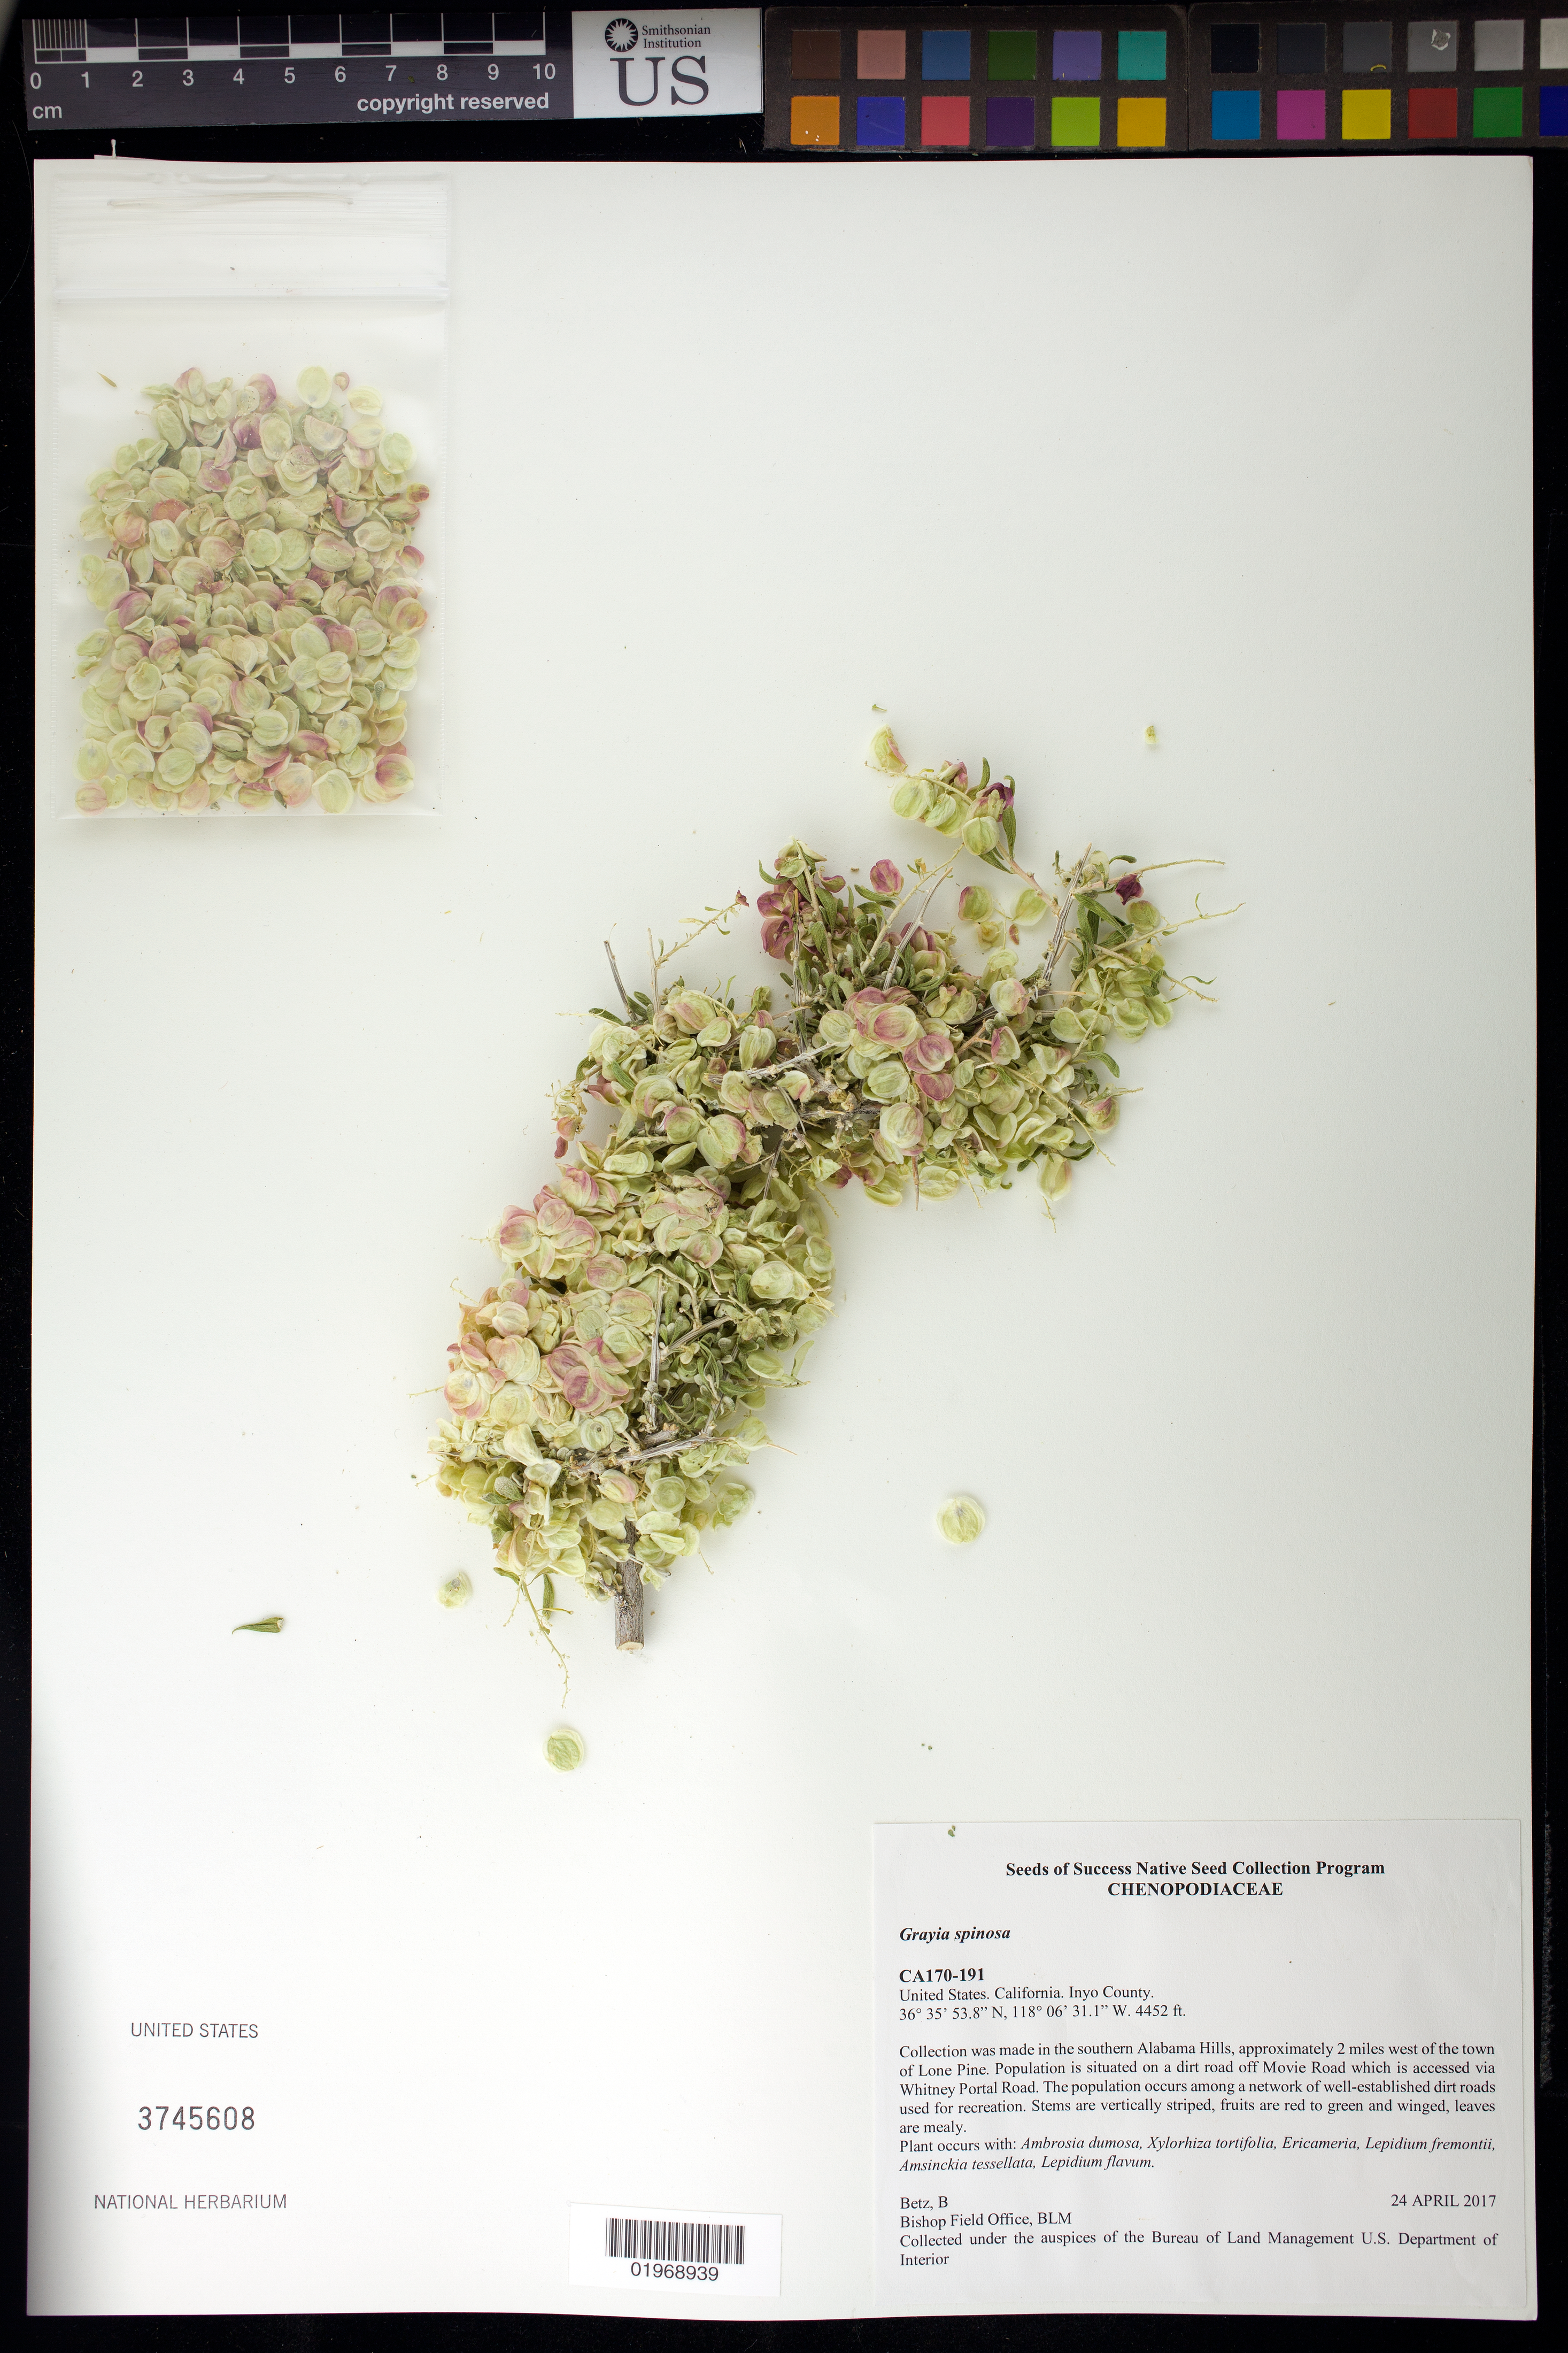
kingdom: Plantae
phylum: Tracheophyta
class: Magnoliopsida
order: Caryophyllales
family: Amaranthaceae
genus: Grayia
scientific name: Grayia spinosa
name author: (Hook.) Moq.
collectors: B. Betz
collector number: CA170-191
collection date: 2017-04-24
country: United States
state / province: California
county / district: Inyo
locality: Alabama Hills. 2 mi W of Lone Pine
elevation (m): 1357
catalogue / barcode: US 3745608